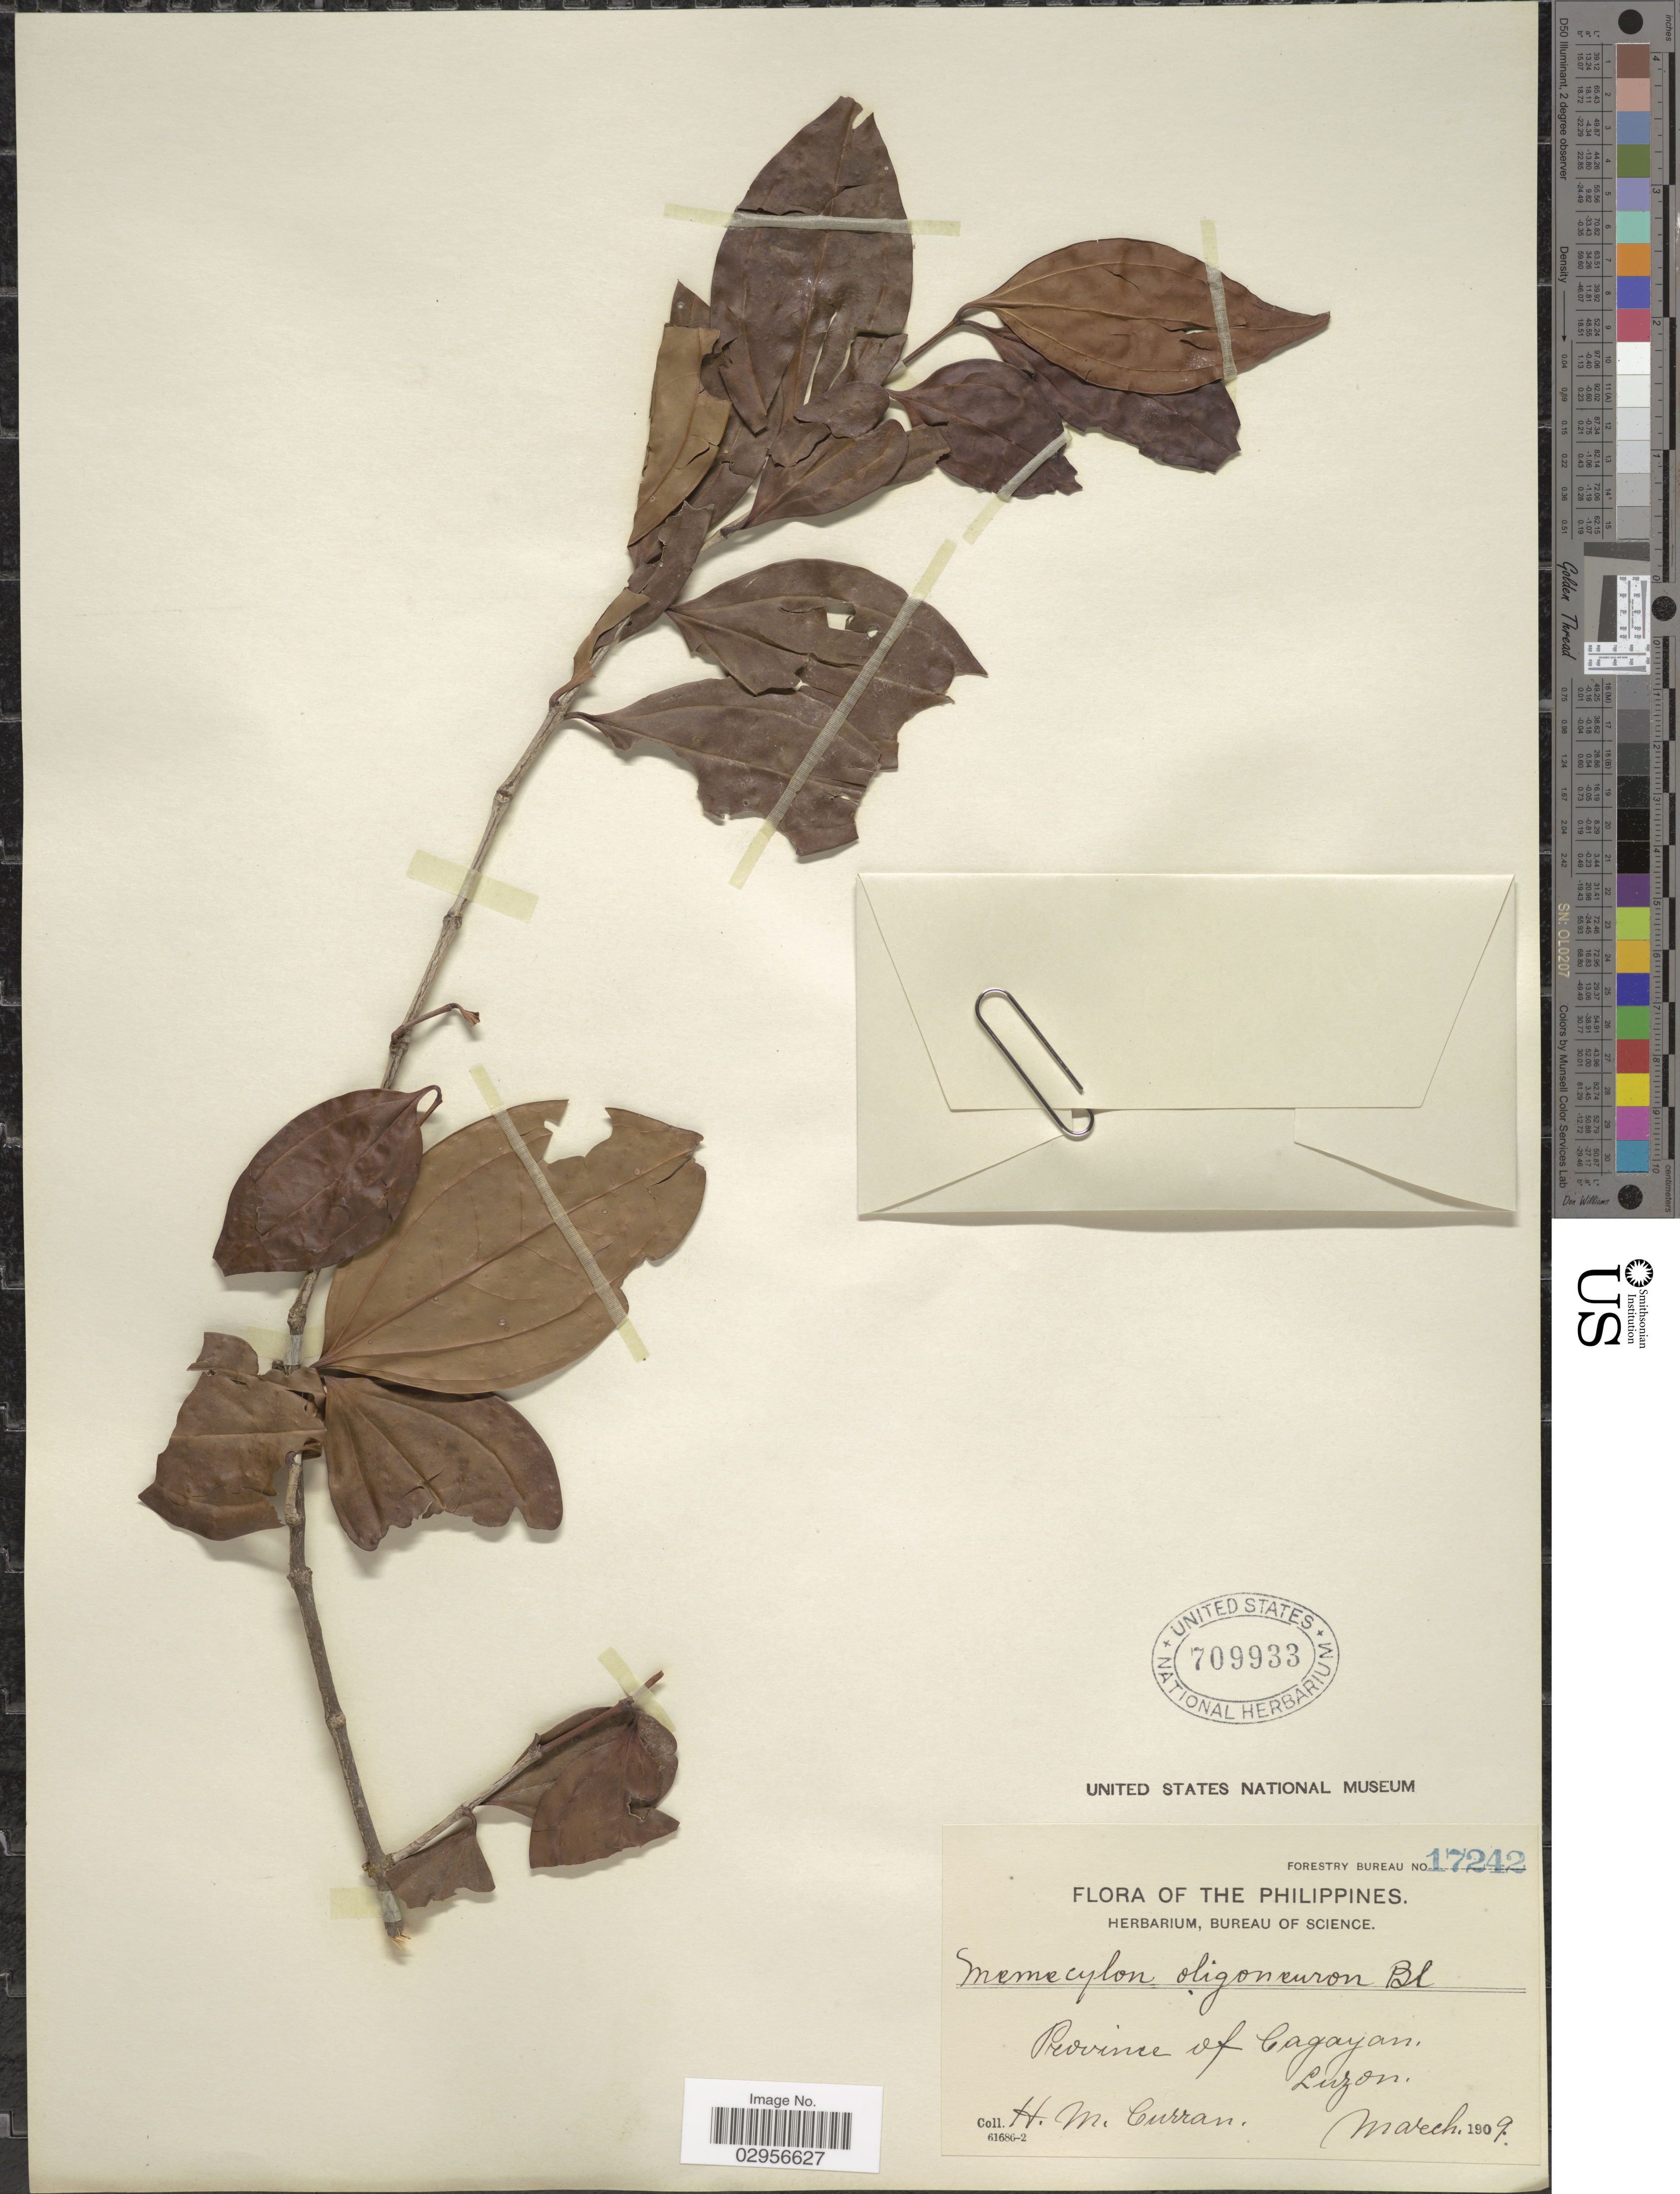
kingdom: Plantae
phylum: Tracheophyta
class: Magnoliopsida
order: Myrtales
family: Melastomataceae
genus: Lijndenia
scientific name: Lijndenia laurina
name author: Zoll. & Moritzi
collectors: H. M. Curran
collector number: Forestry Bureau 17242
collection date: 1909-03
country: Philippines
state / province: Cagayan Valley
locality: Province of Cagayan, Luzon.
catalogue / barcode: US 709933